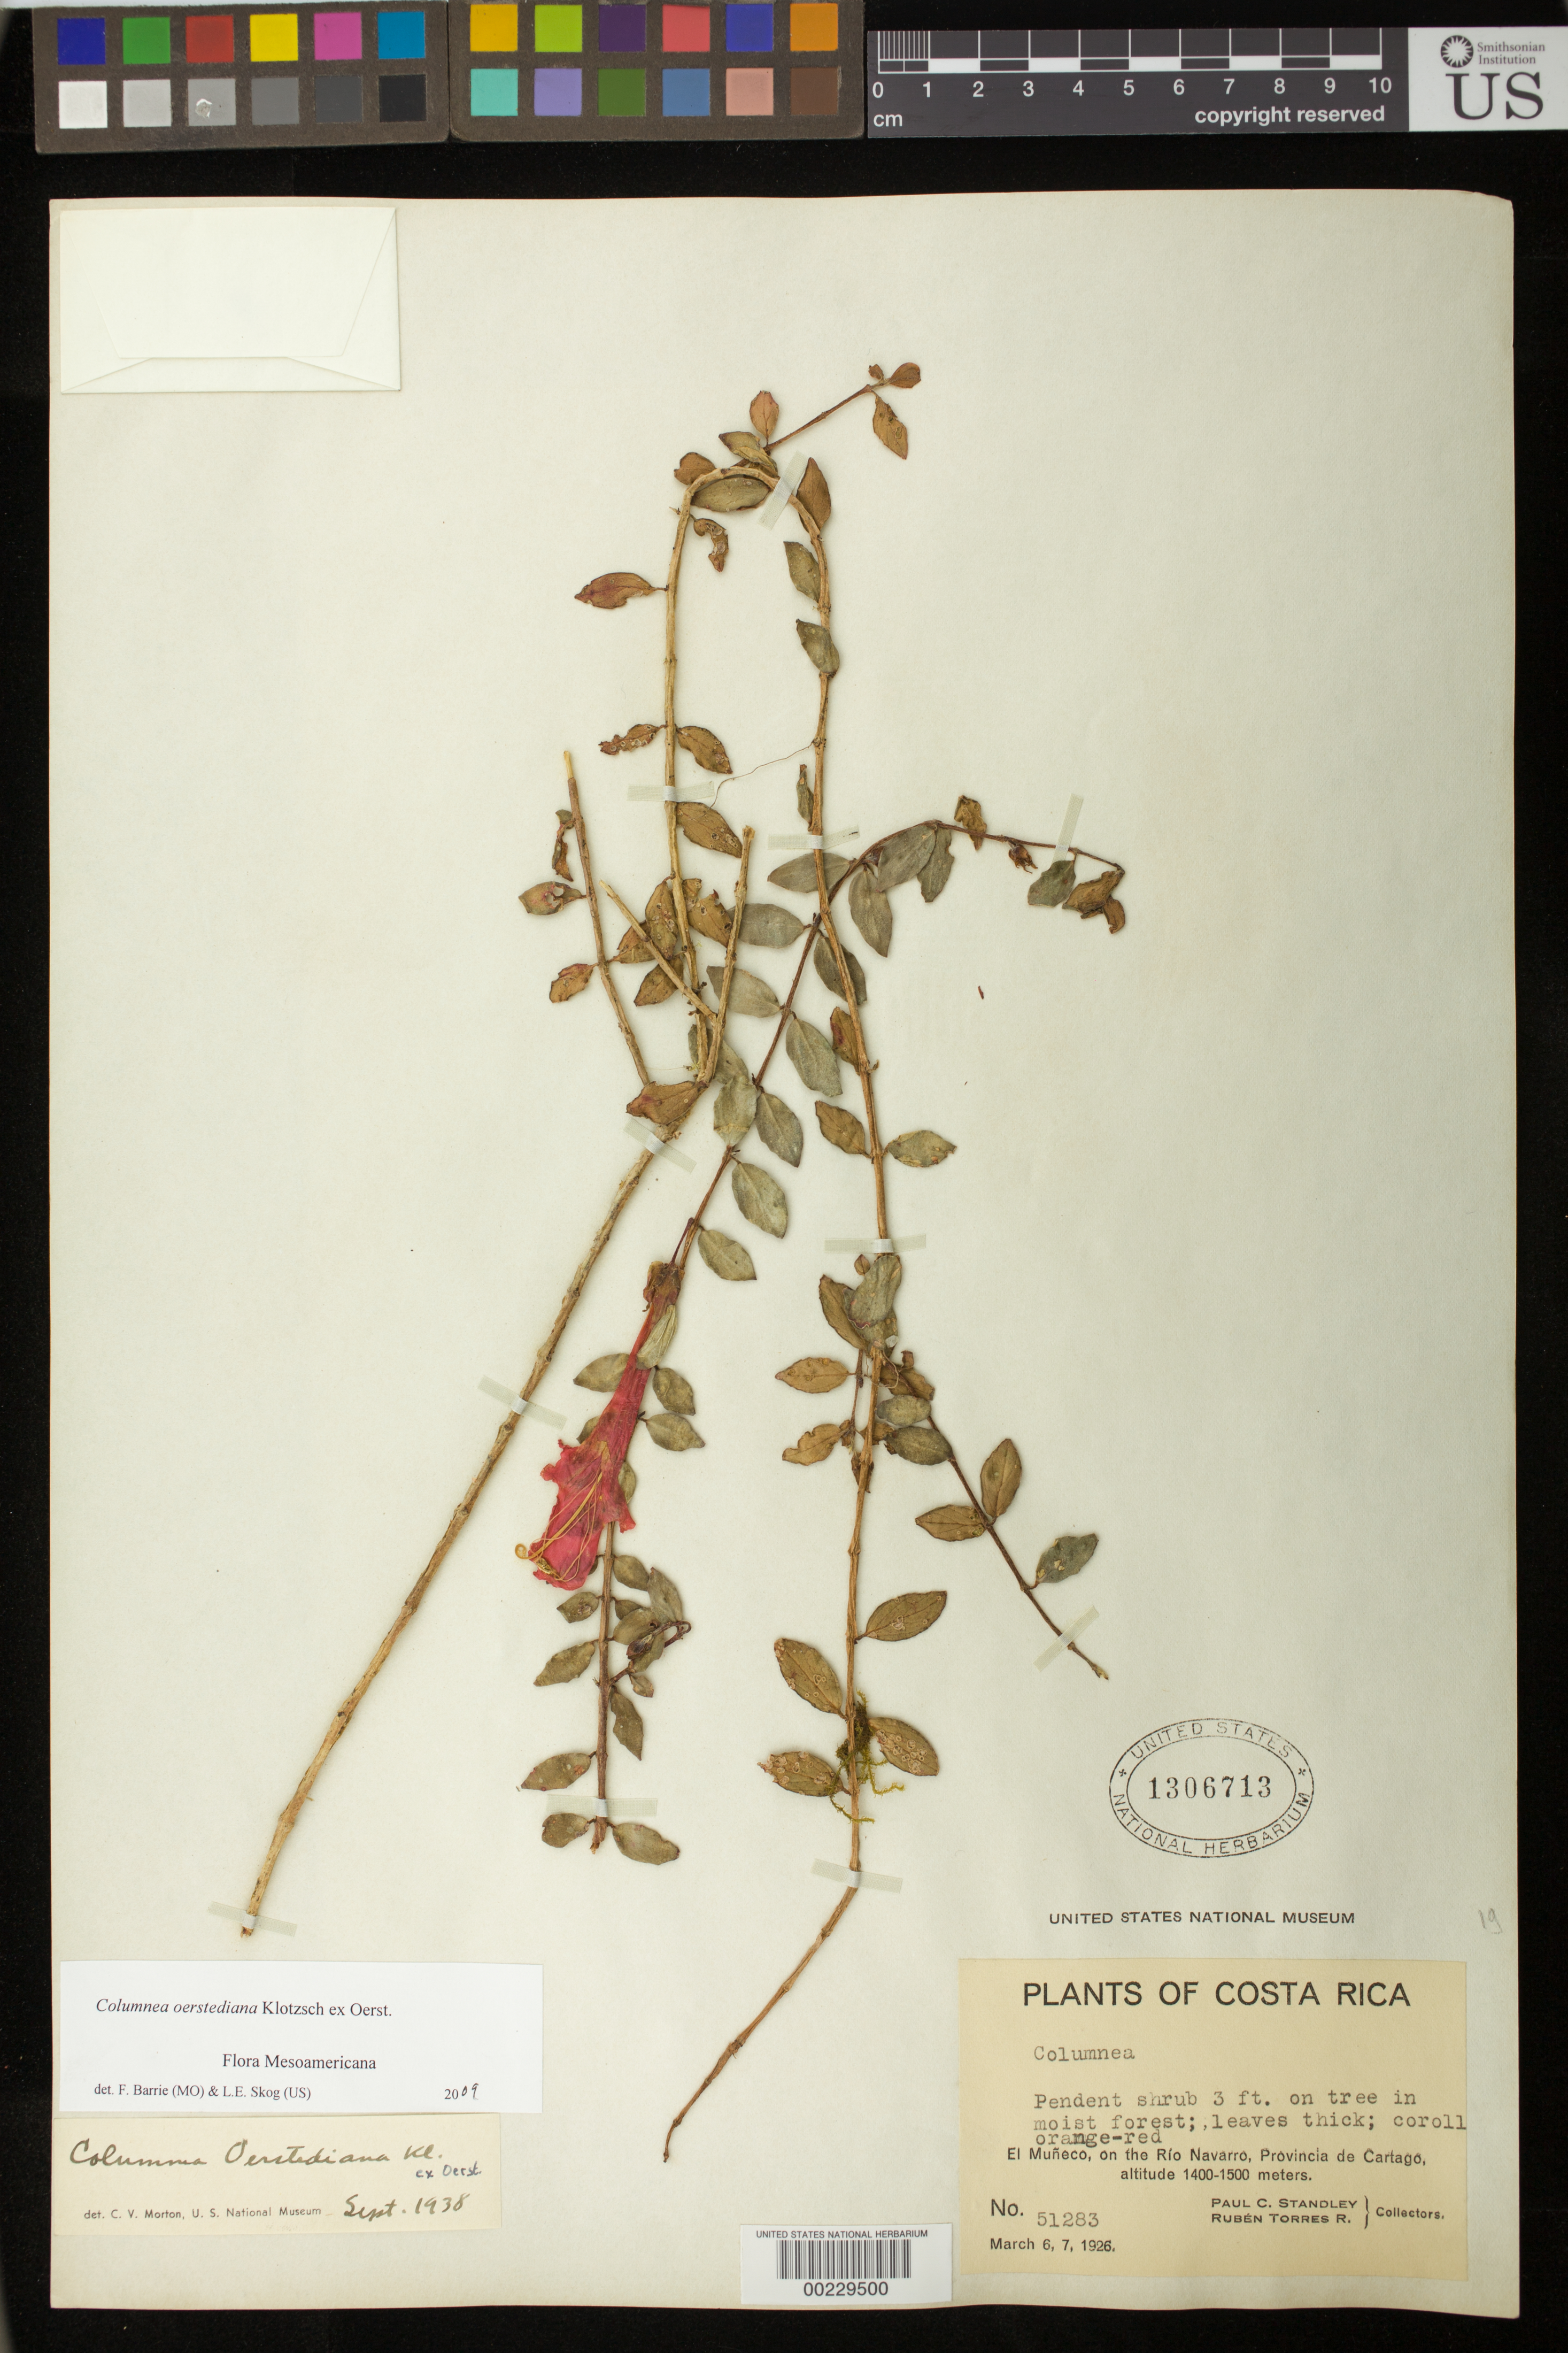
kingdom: Plantae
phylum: Tracheophyta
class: Magnoliopsida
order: Lamiales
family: Gesneriaceae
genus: Columnea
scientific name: Columnea oerstediana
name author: Klotzsch ex Oerst.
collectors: P. C. Standley & R. Torres R.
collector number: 51283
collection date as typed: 6-7 Mar 1926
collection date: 1926-03-06/1926-03-07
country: Costa Rica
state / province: Cartago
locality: El Muneco, on the Rio Navarro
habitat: On tree in moist forest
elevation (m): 1400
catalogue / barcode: US 1306713